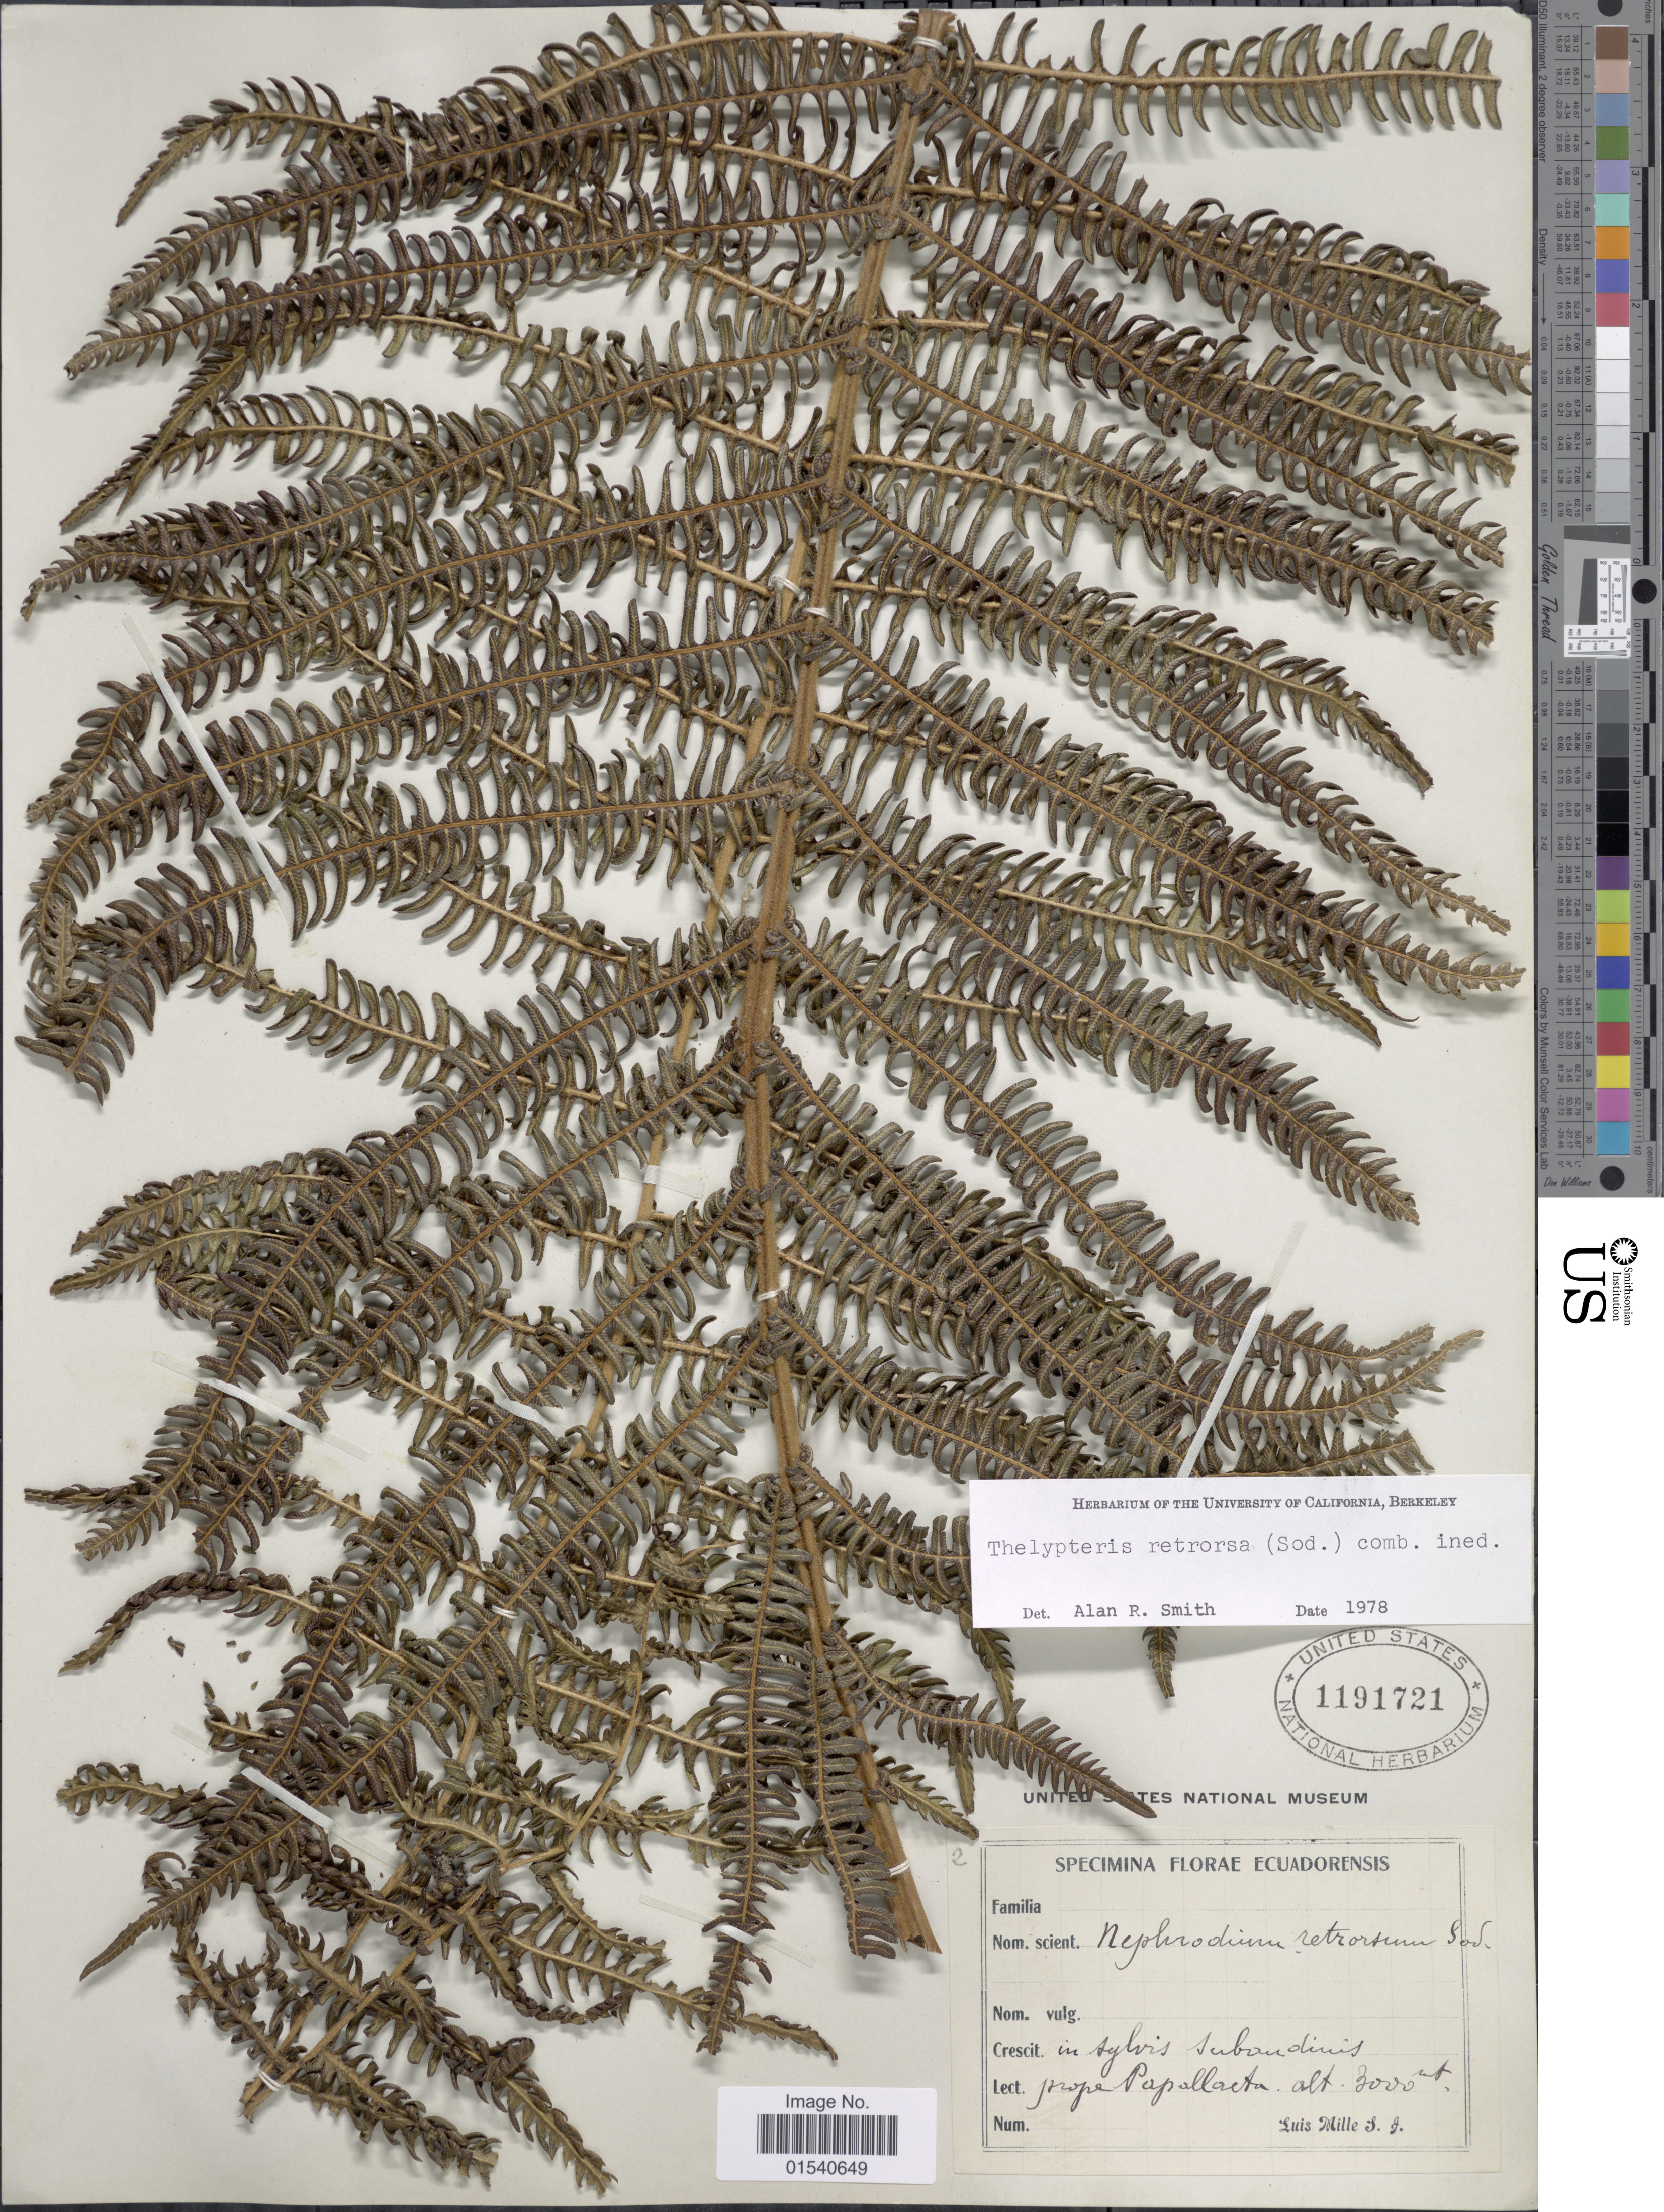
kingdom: Plantae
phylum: Tracheophyta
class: Polypodiopsida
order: Polypodiales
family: Thelypteridaceae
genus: Amauropelta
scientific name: Amauropelta pilosohispida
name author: (Hook.) A.R. Sm.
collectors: L. Mille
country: Ecuador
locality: In sylvis subandinis prope Papallacta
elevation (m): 3000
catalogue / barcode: US 1191721